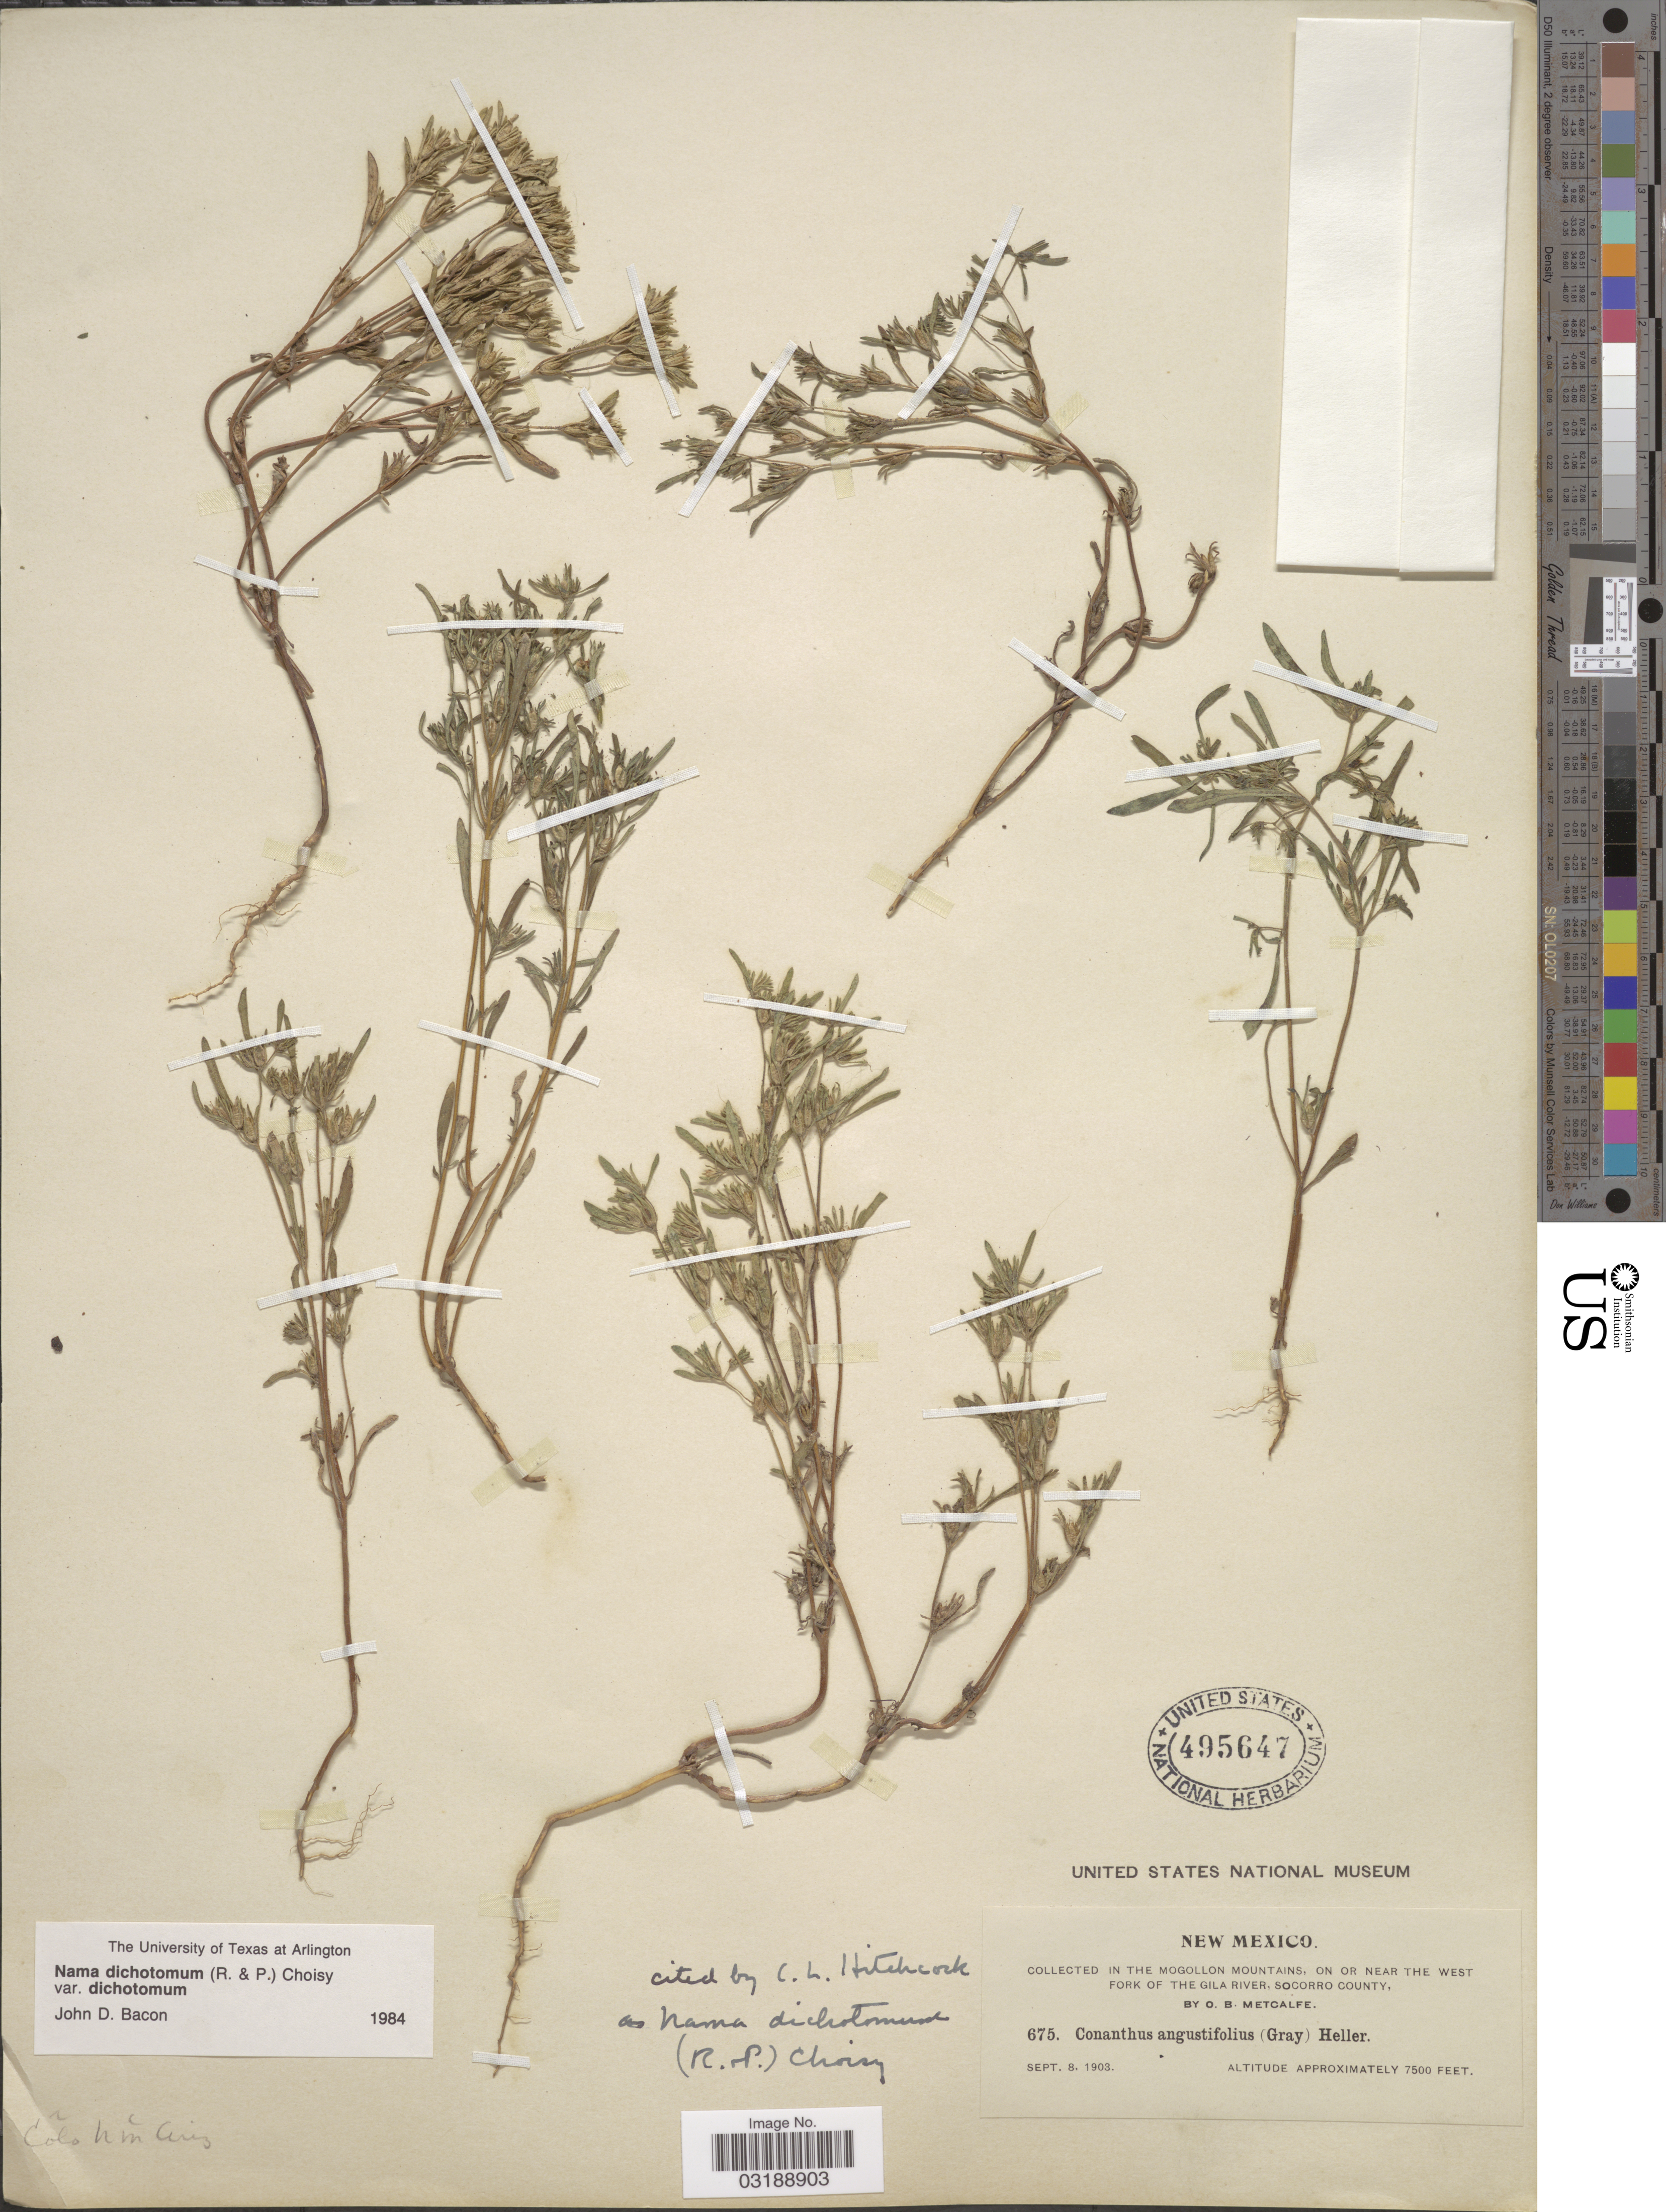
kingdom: Plantae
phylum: Tracheophyta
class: Magnoliopsida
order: Boraginales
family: Namaceae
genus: Nama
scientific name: Nama dichotoma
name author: (Ruiz & Pav.) Choisy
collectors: O. B. Metcalfe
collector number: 675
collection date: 1903-09-08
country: United States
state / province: New Mexico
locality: In the Mogollon Mountains, on or near the West Fork of the Gila River, Socorro County.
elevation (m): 2286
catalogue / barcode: US 495647